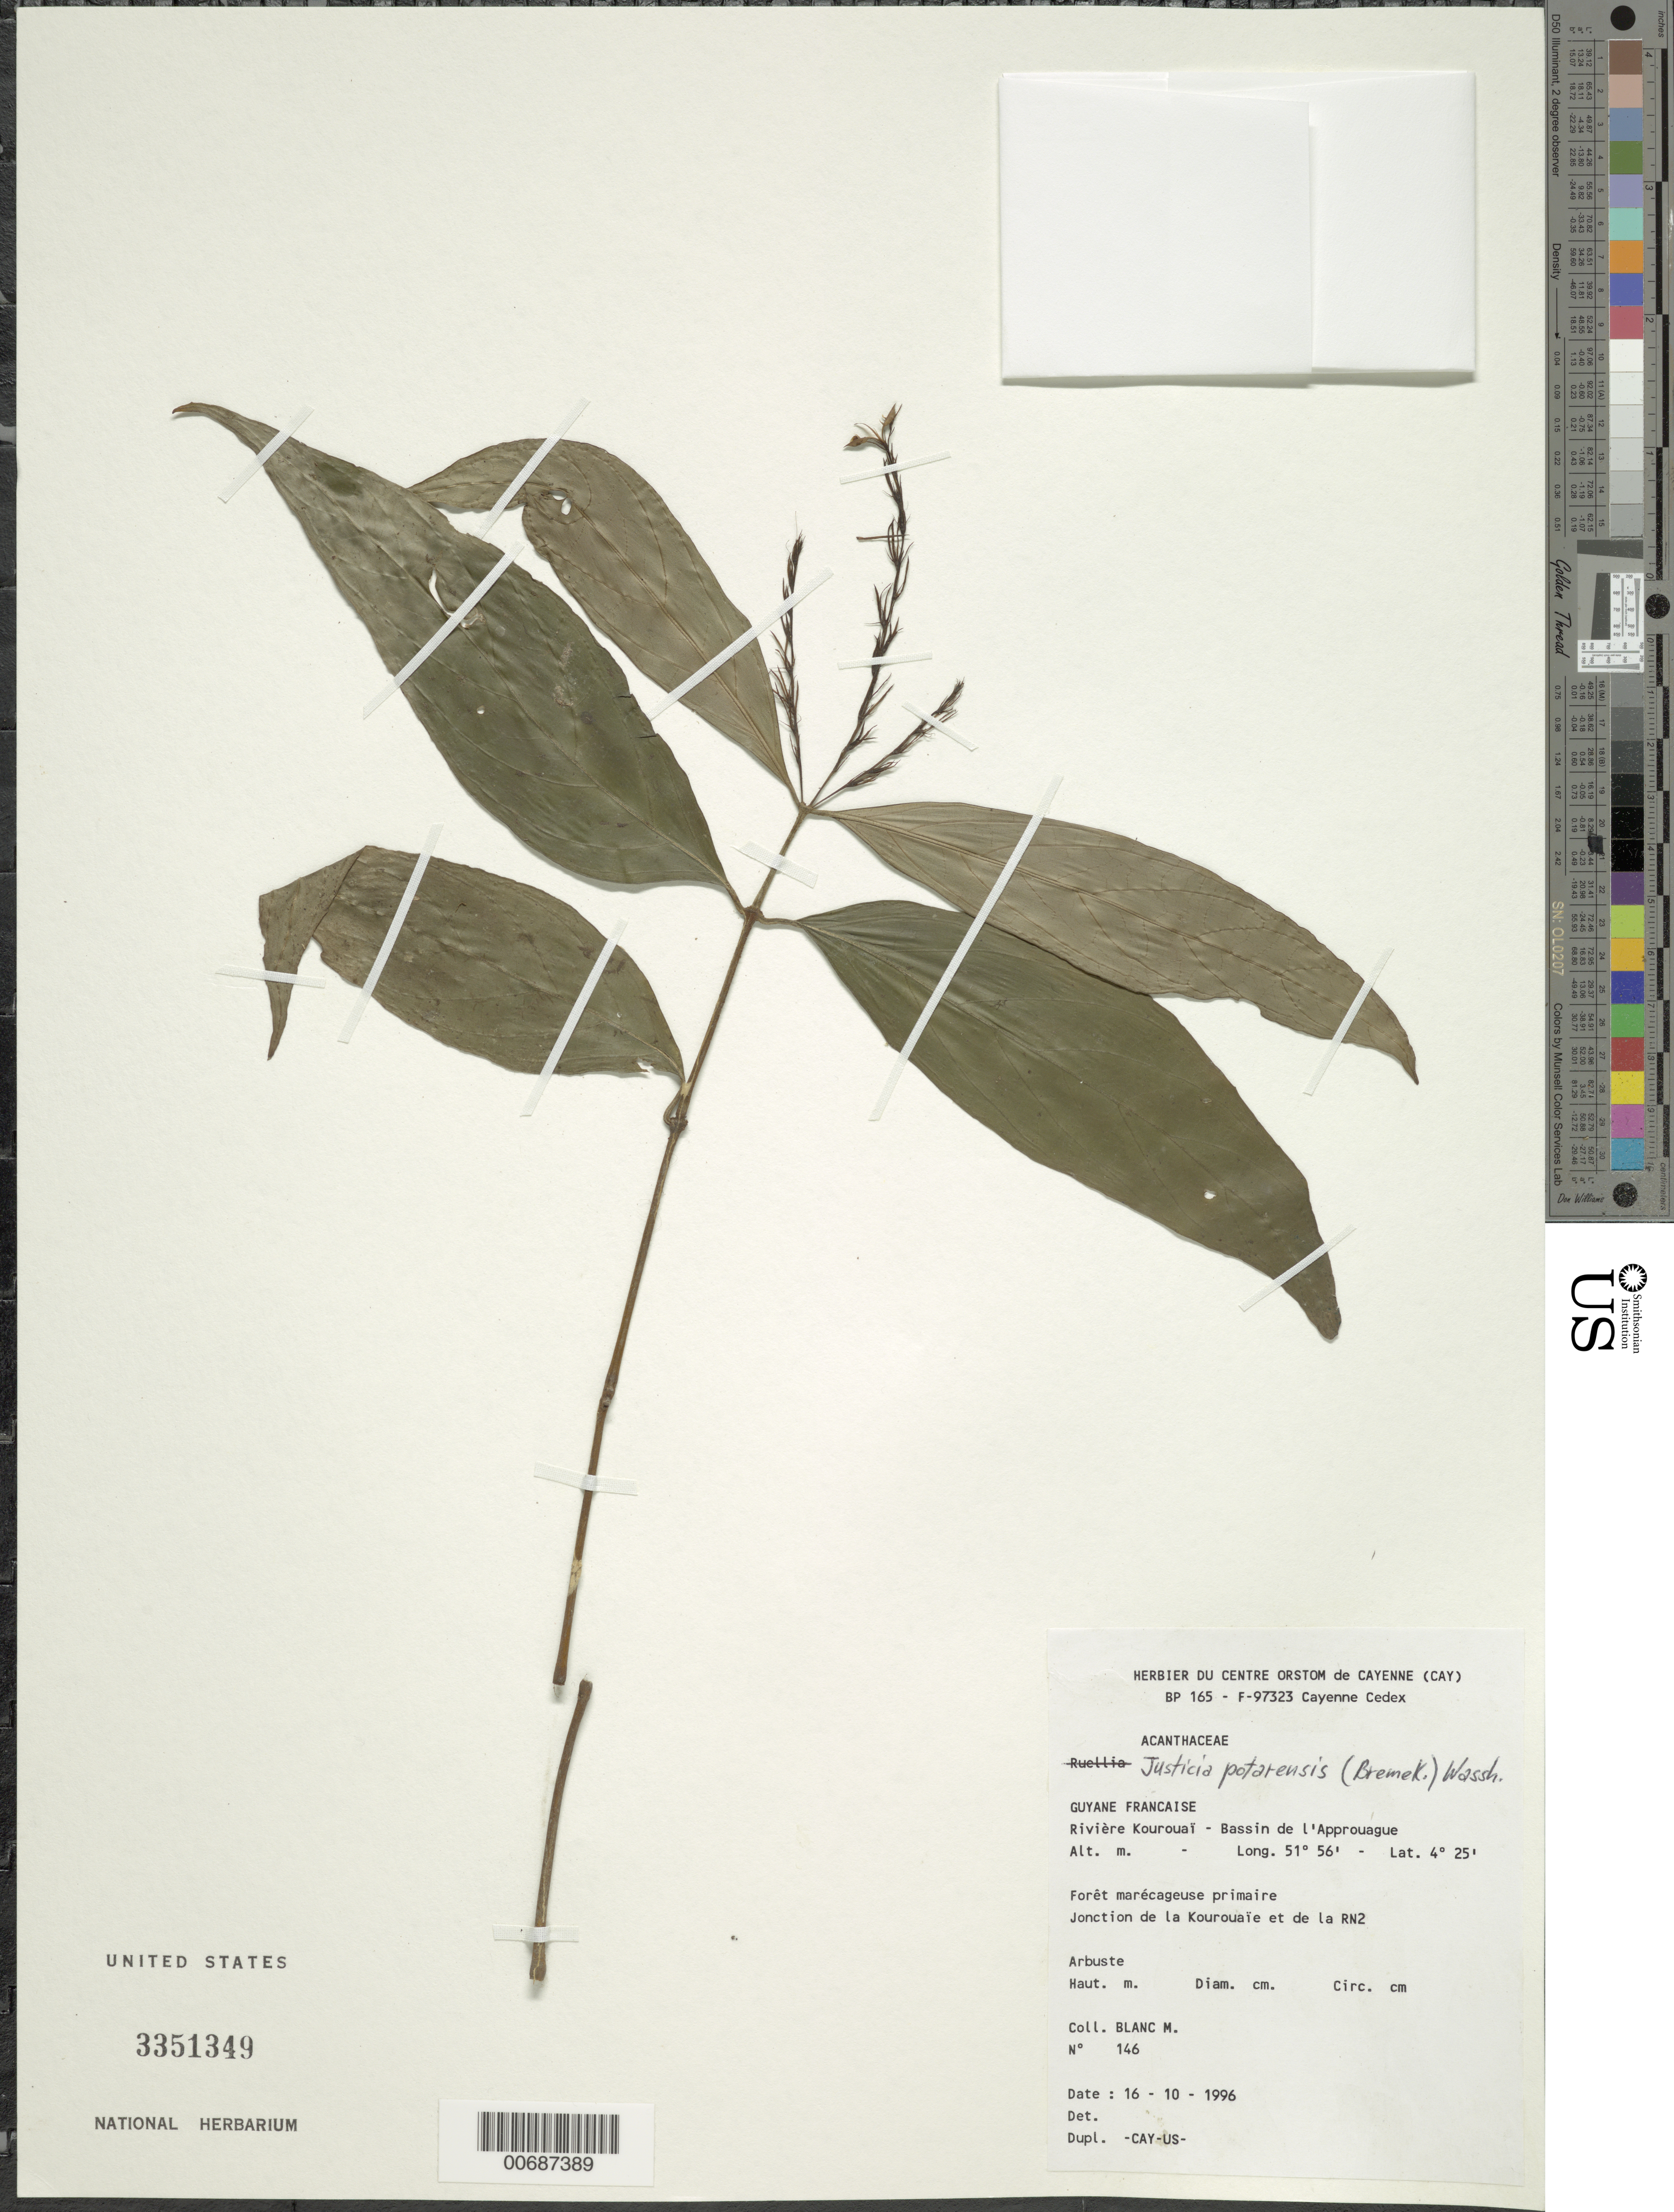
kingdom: Plantae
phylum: Tracheophyta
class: Magnoliopsida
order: Lamiales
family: Acanthaceae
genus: Justicia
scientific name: Justicia potarensis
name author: (Bremek.) Wassh.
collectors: M. Blanc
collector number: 146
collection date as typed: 16-Oct-96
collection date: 1996-10-16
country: French Guiana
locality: Kourouaï R., Bassin de L'Approuague; jonction de la Kourouie et de la RN2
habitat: Primary forest, marshy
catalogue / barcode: US 3351349